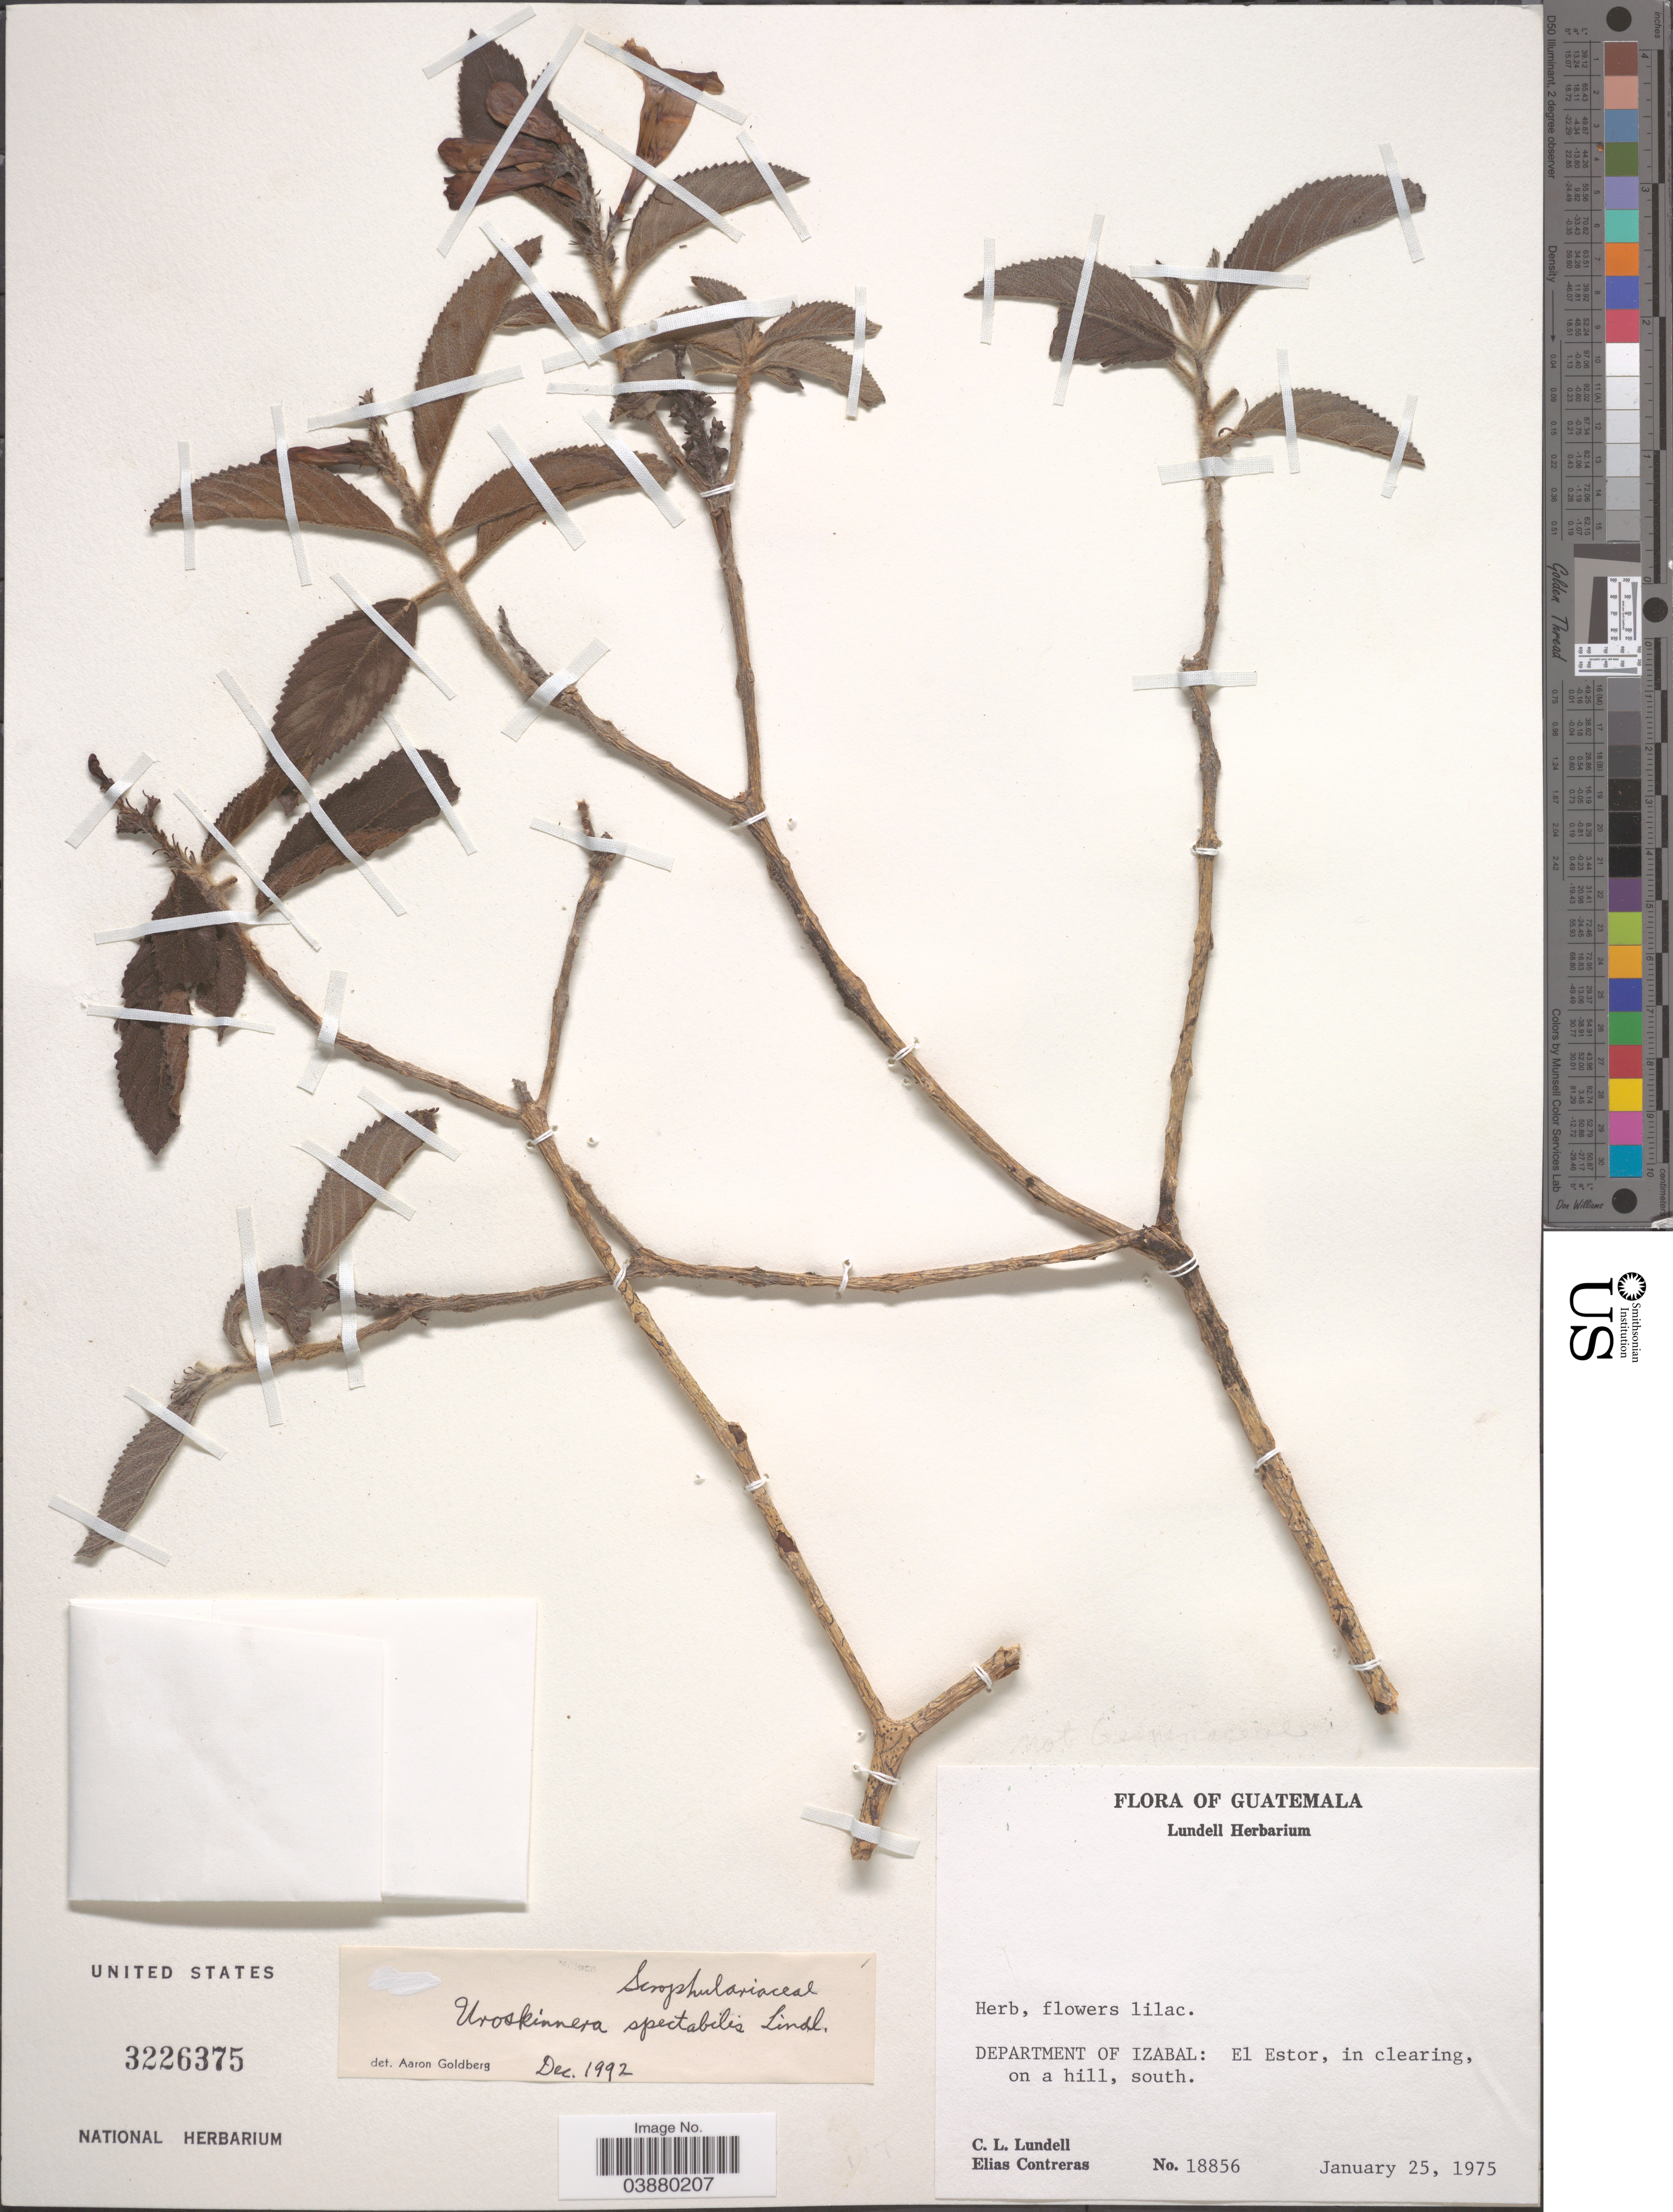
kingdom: Plantae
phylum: Tracheophyta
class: Magnoliopsida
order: Lamiales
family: Plantaginaceae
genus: Uroskinnera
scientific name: Uroskinnera spectabilis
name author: Lindl.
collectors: C. L. Lundell & E. Contreras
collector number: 18856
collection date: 1975-01-25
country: Guatemala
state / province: Izabal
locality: Department of Izabal: El Estor, in clearing, on a hill, south.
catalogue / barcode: US 3226375